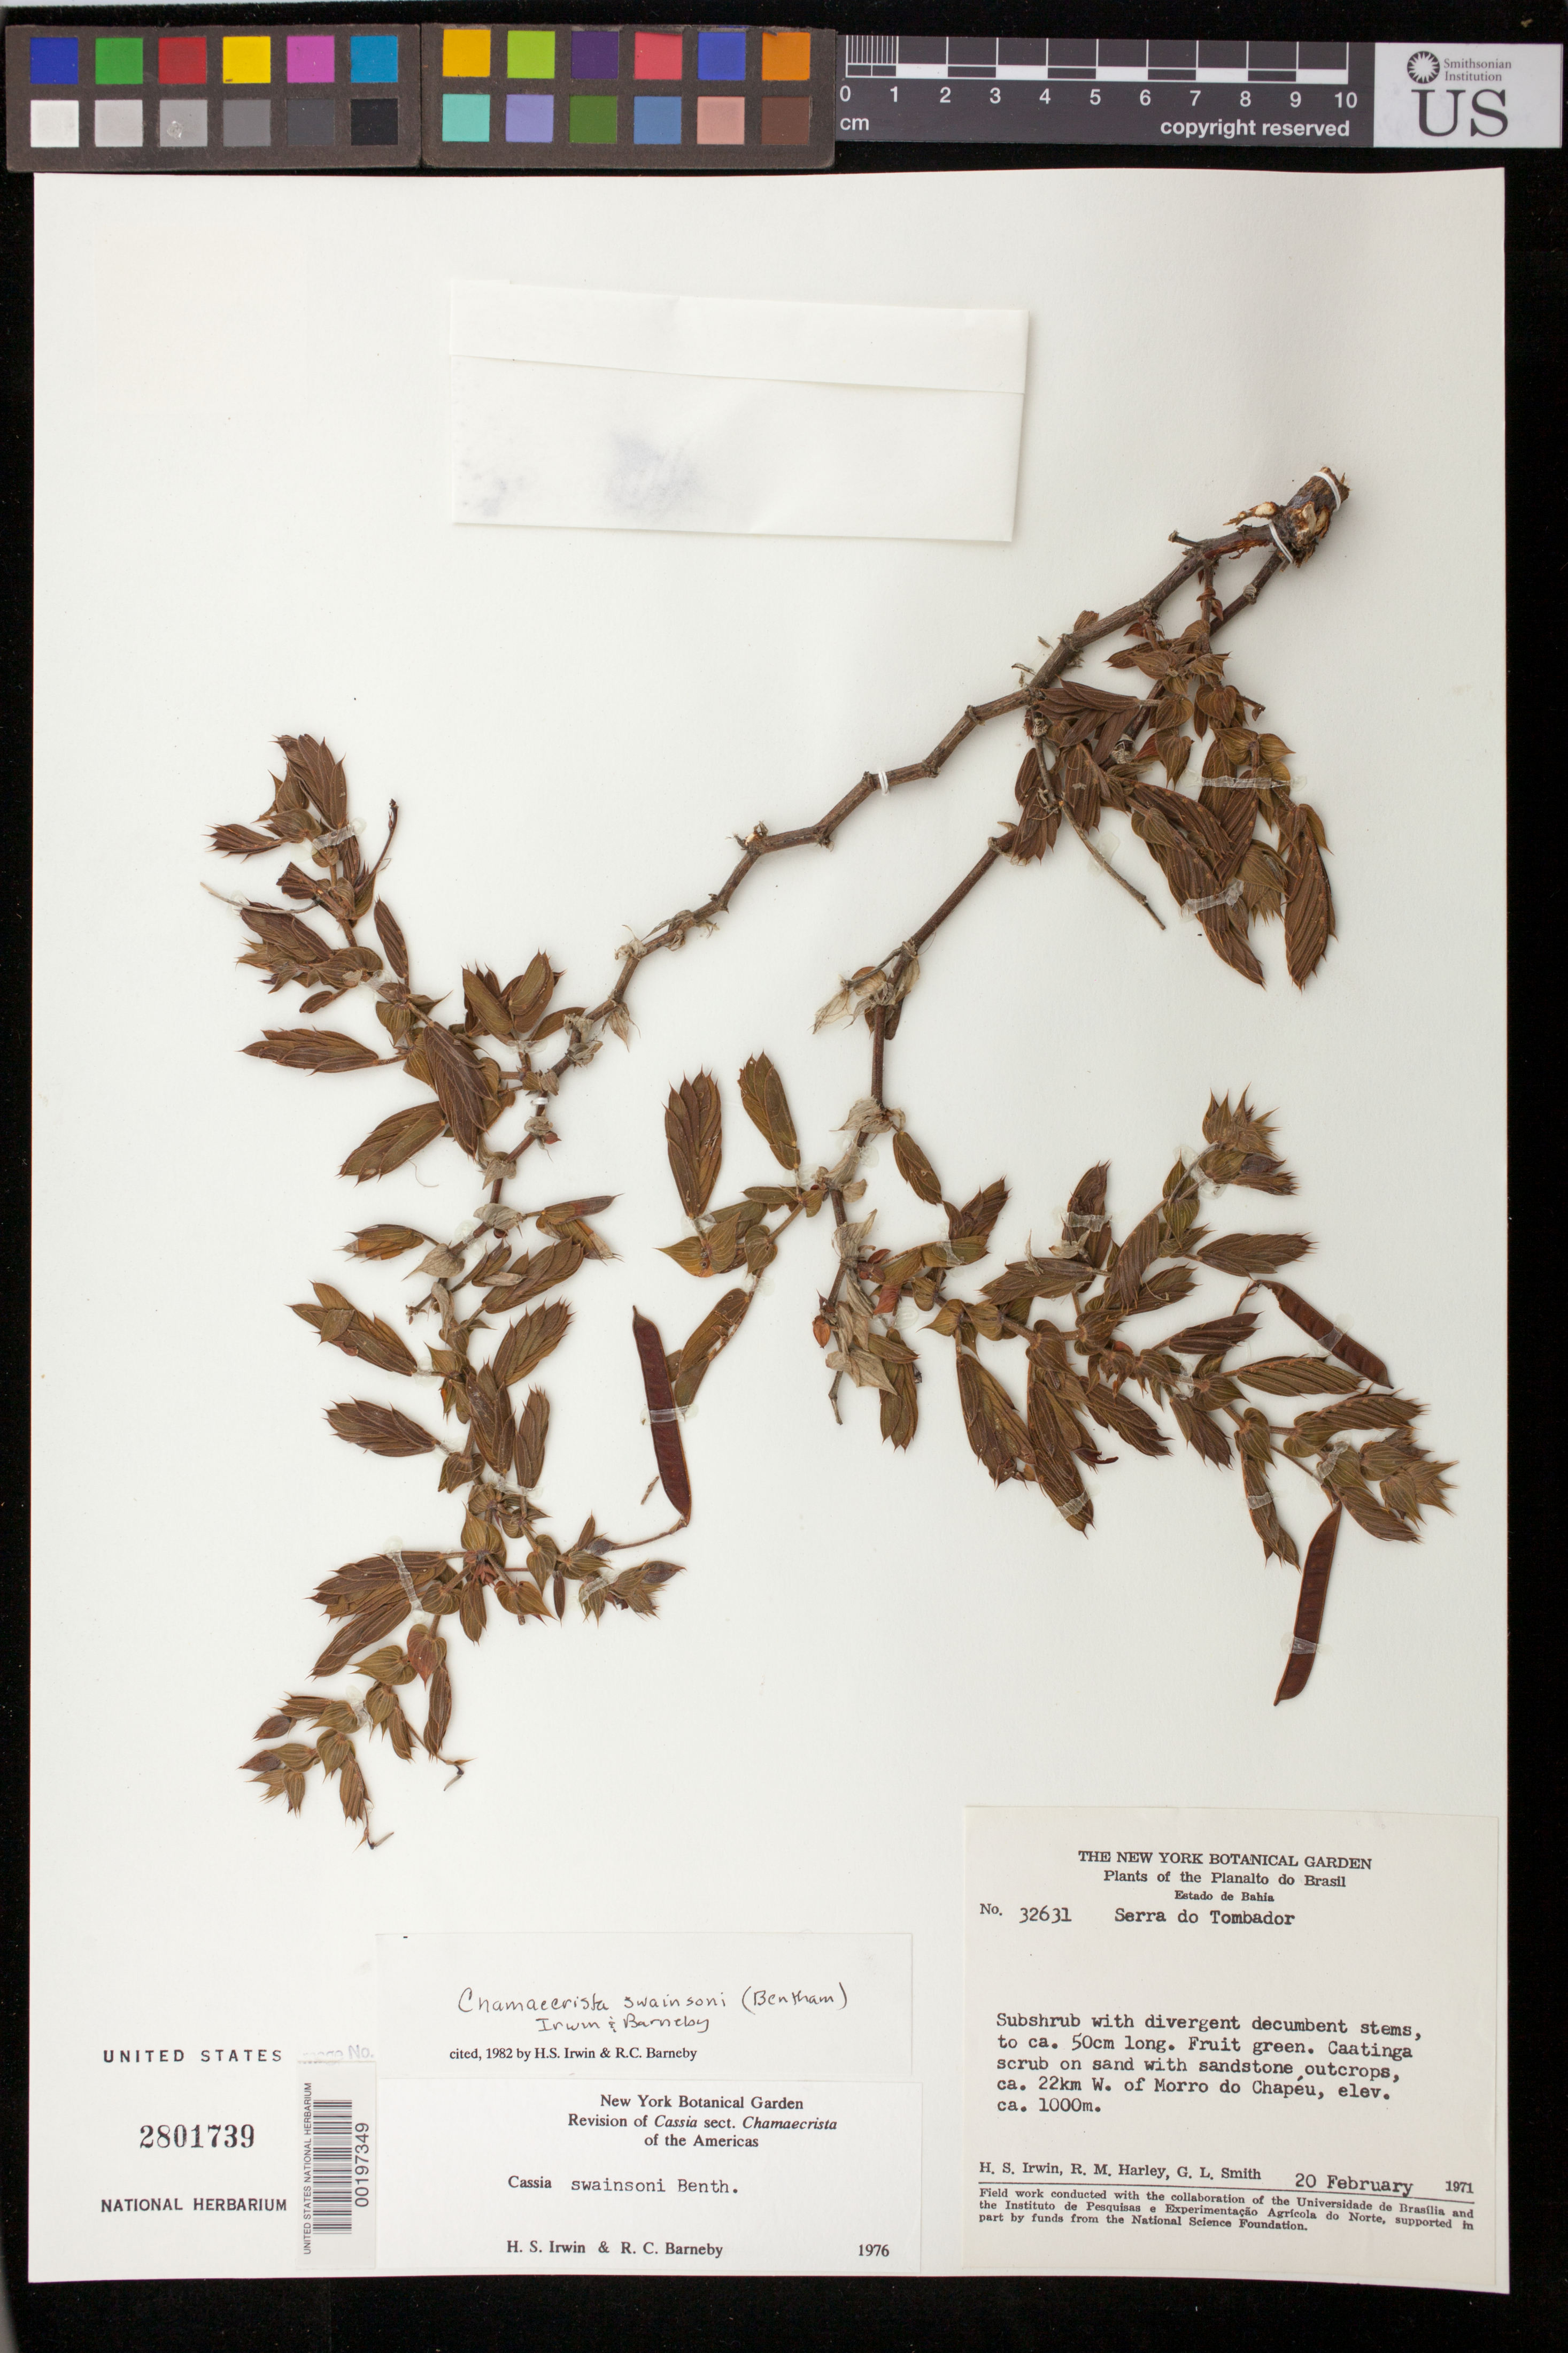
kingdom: Plantae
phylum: Tracheophyta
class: Magnoliopsida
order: Fabales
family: Fabaceae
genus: Chamaecrista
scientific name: Chamaecrista swainsonii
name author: (Benth.) H.S. Irwin & Barneby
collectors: H. Irwin, R. M. Harley & G. L. Smith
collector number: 32631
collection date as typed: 20 Feb 1971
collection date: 1971-02-20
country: Brazil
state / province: Bahia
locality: Planalto do Brasil, Serra do Tombador; Ca. 22 km W. of Morro do Chapeu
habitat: Caatinga scrub on sand with sandstone outcrops.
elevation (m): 1000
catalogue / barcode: US 2801739